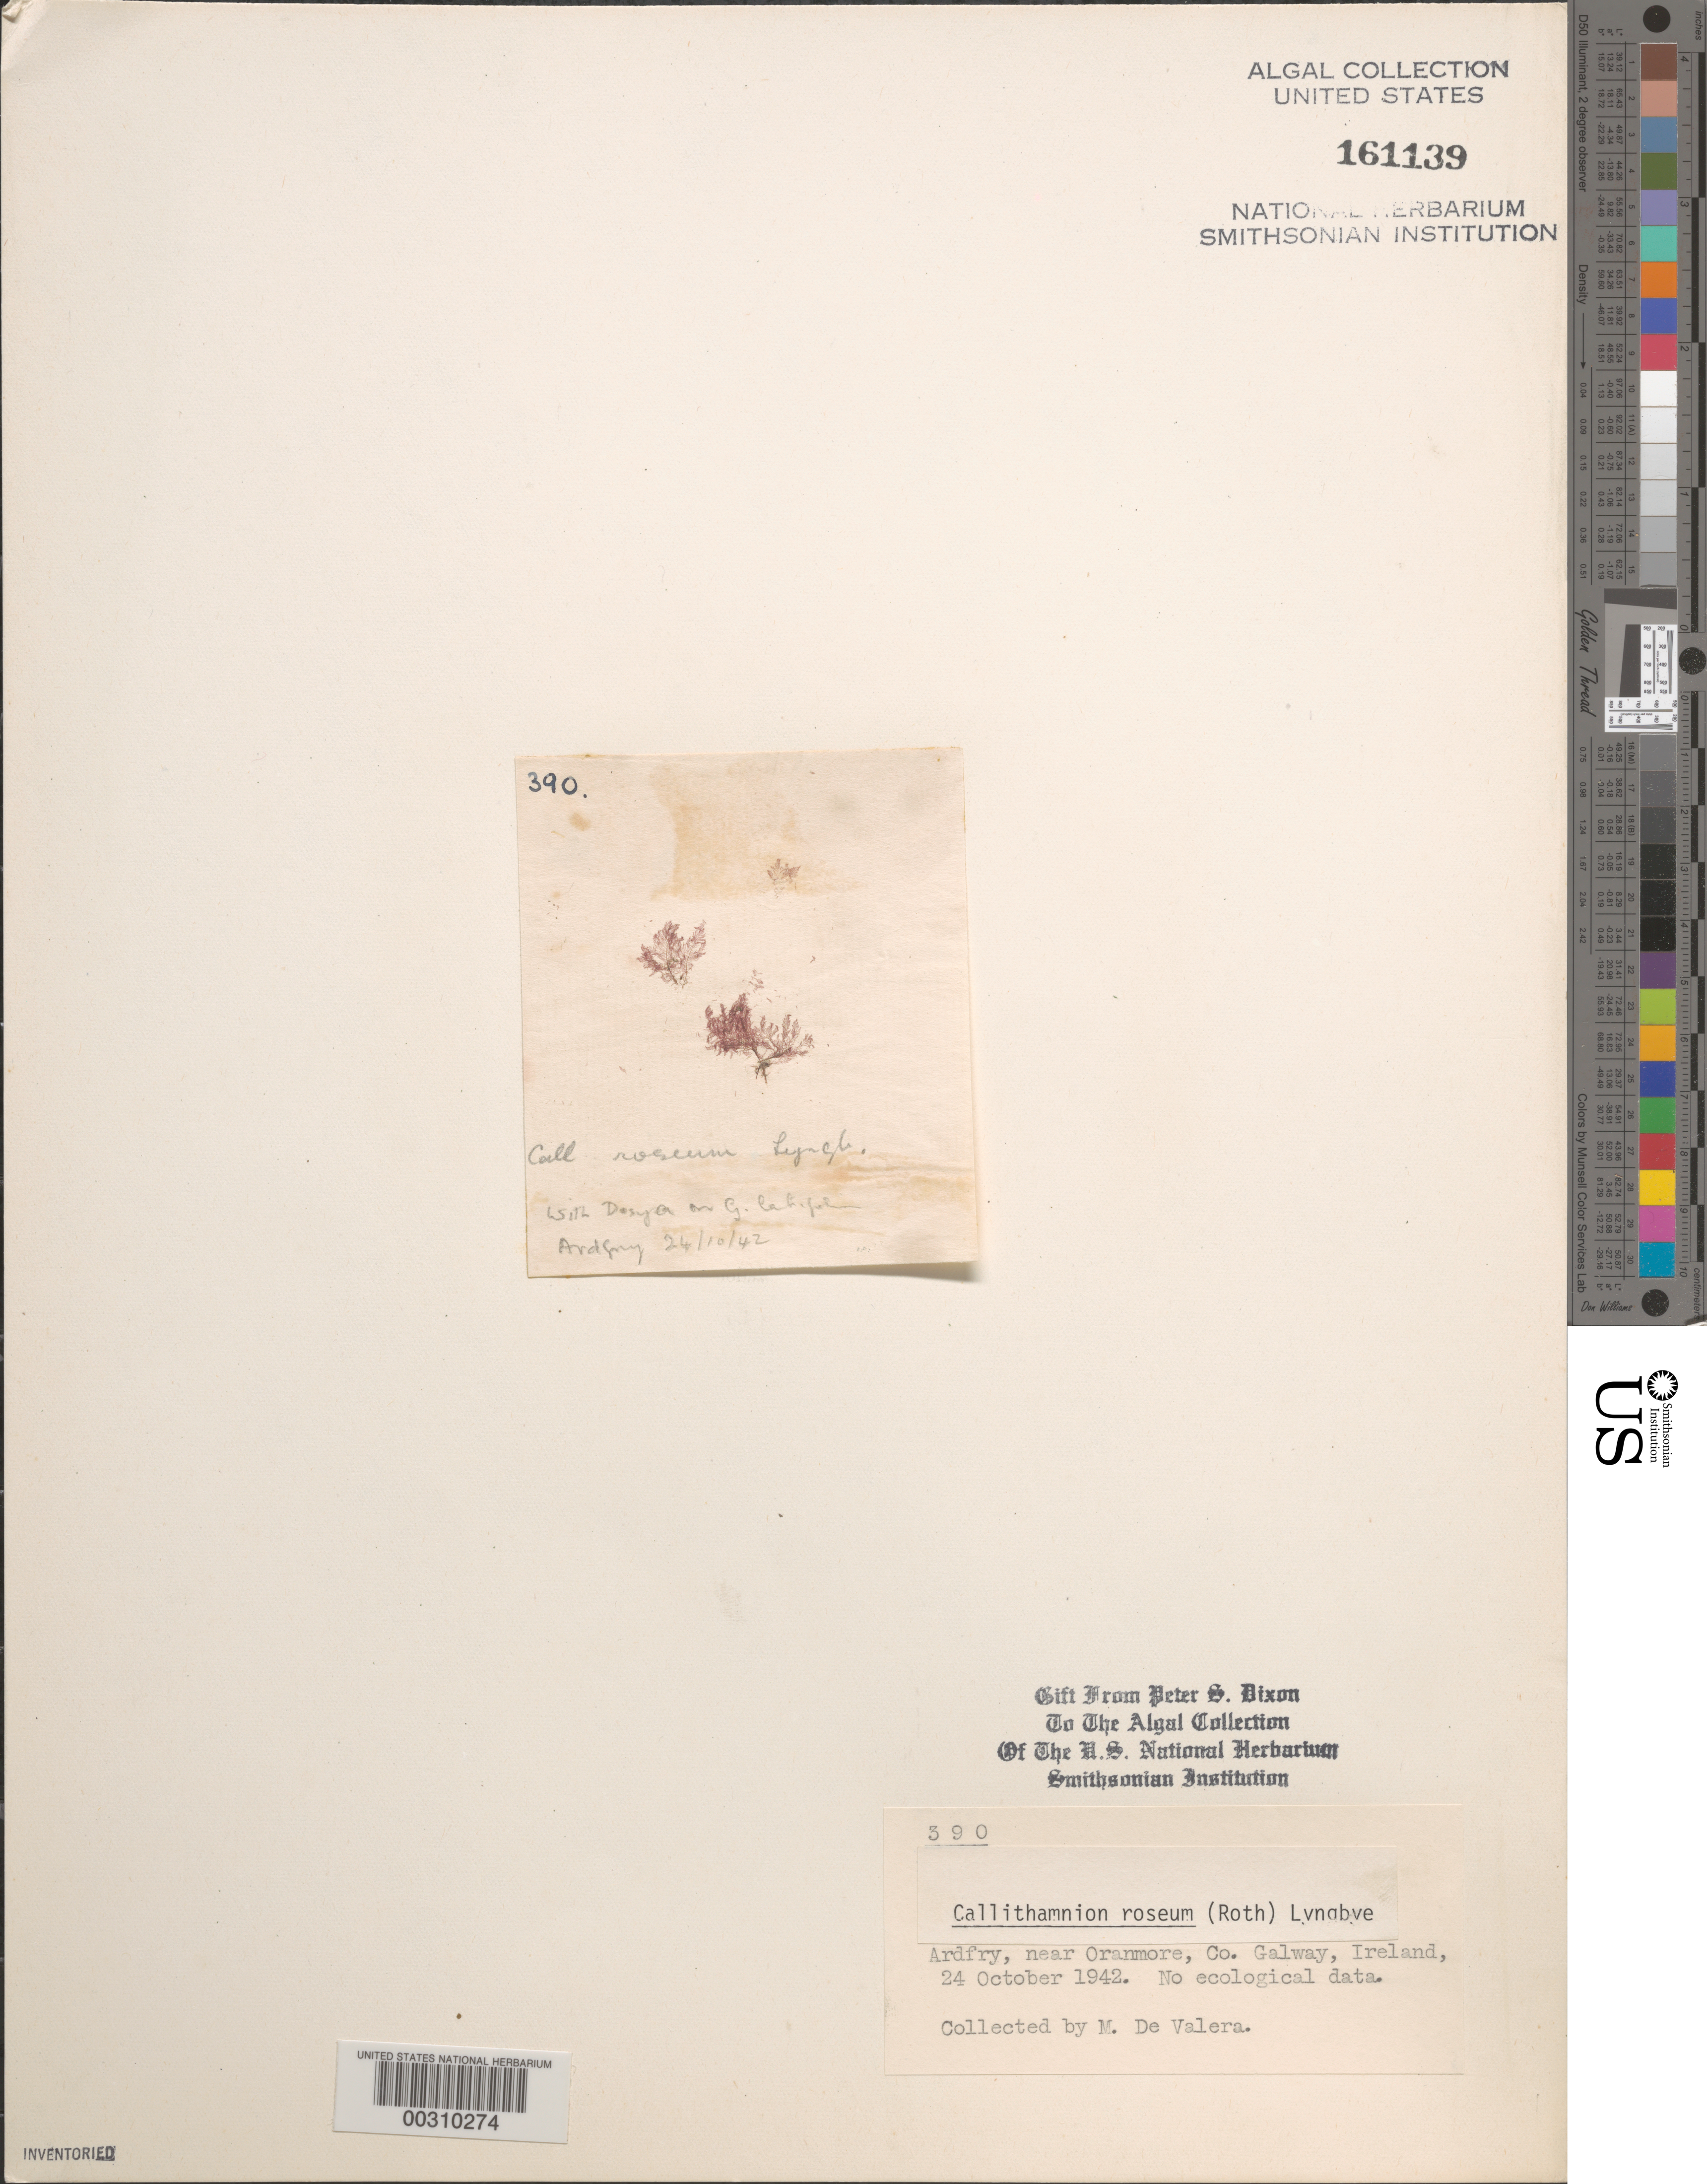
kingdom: Plantae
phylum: Rhodophyta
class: Florideophyceae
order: Ceramiales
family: Callithamniaceae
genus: Gaillona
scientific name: Gaillona rosea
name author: (Roth) A. Athanasiadis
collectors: M. De Valera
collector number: PSD 390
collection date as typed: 24 Oct 1942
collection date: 1942-10-24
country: Ireland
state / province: Connaught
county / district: Galway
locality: Ardfry, near Oranmore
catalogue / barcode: US 161139